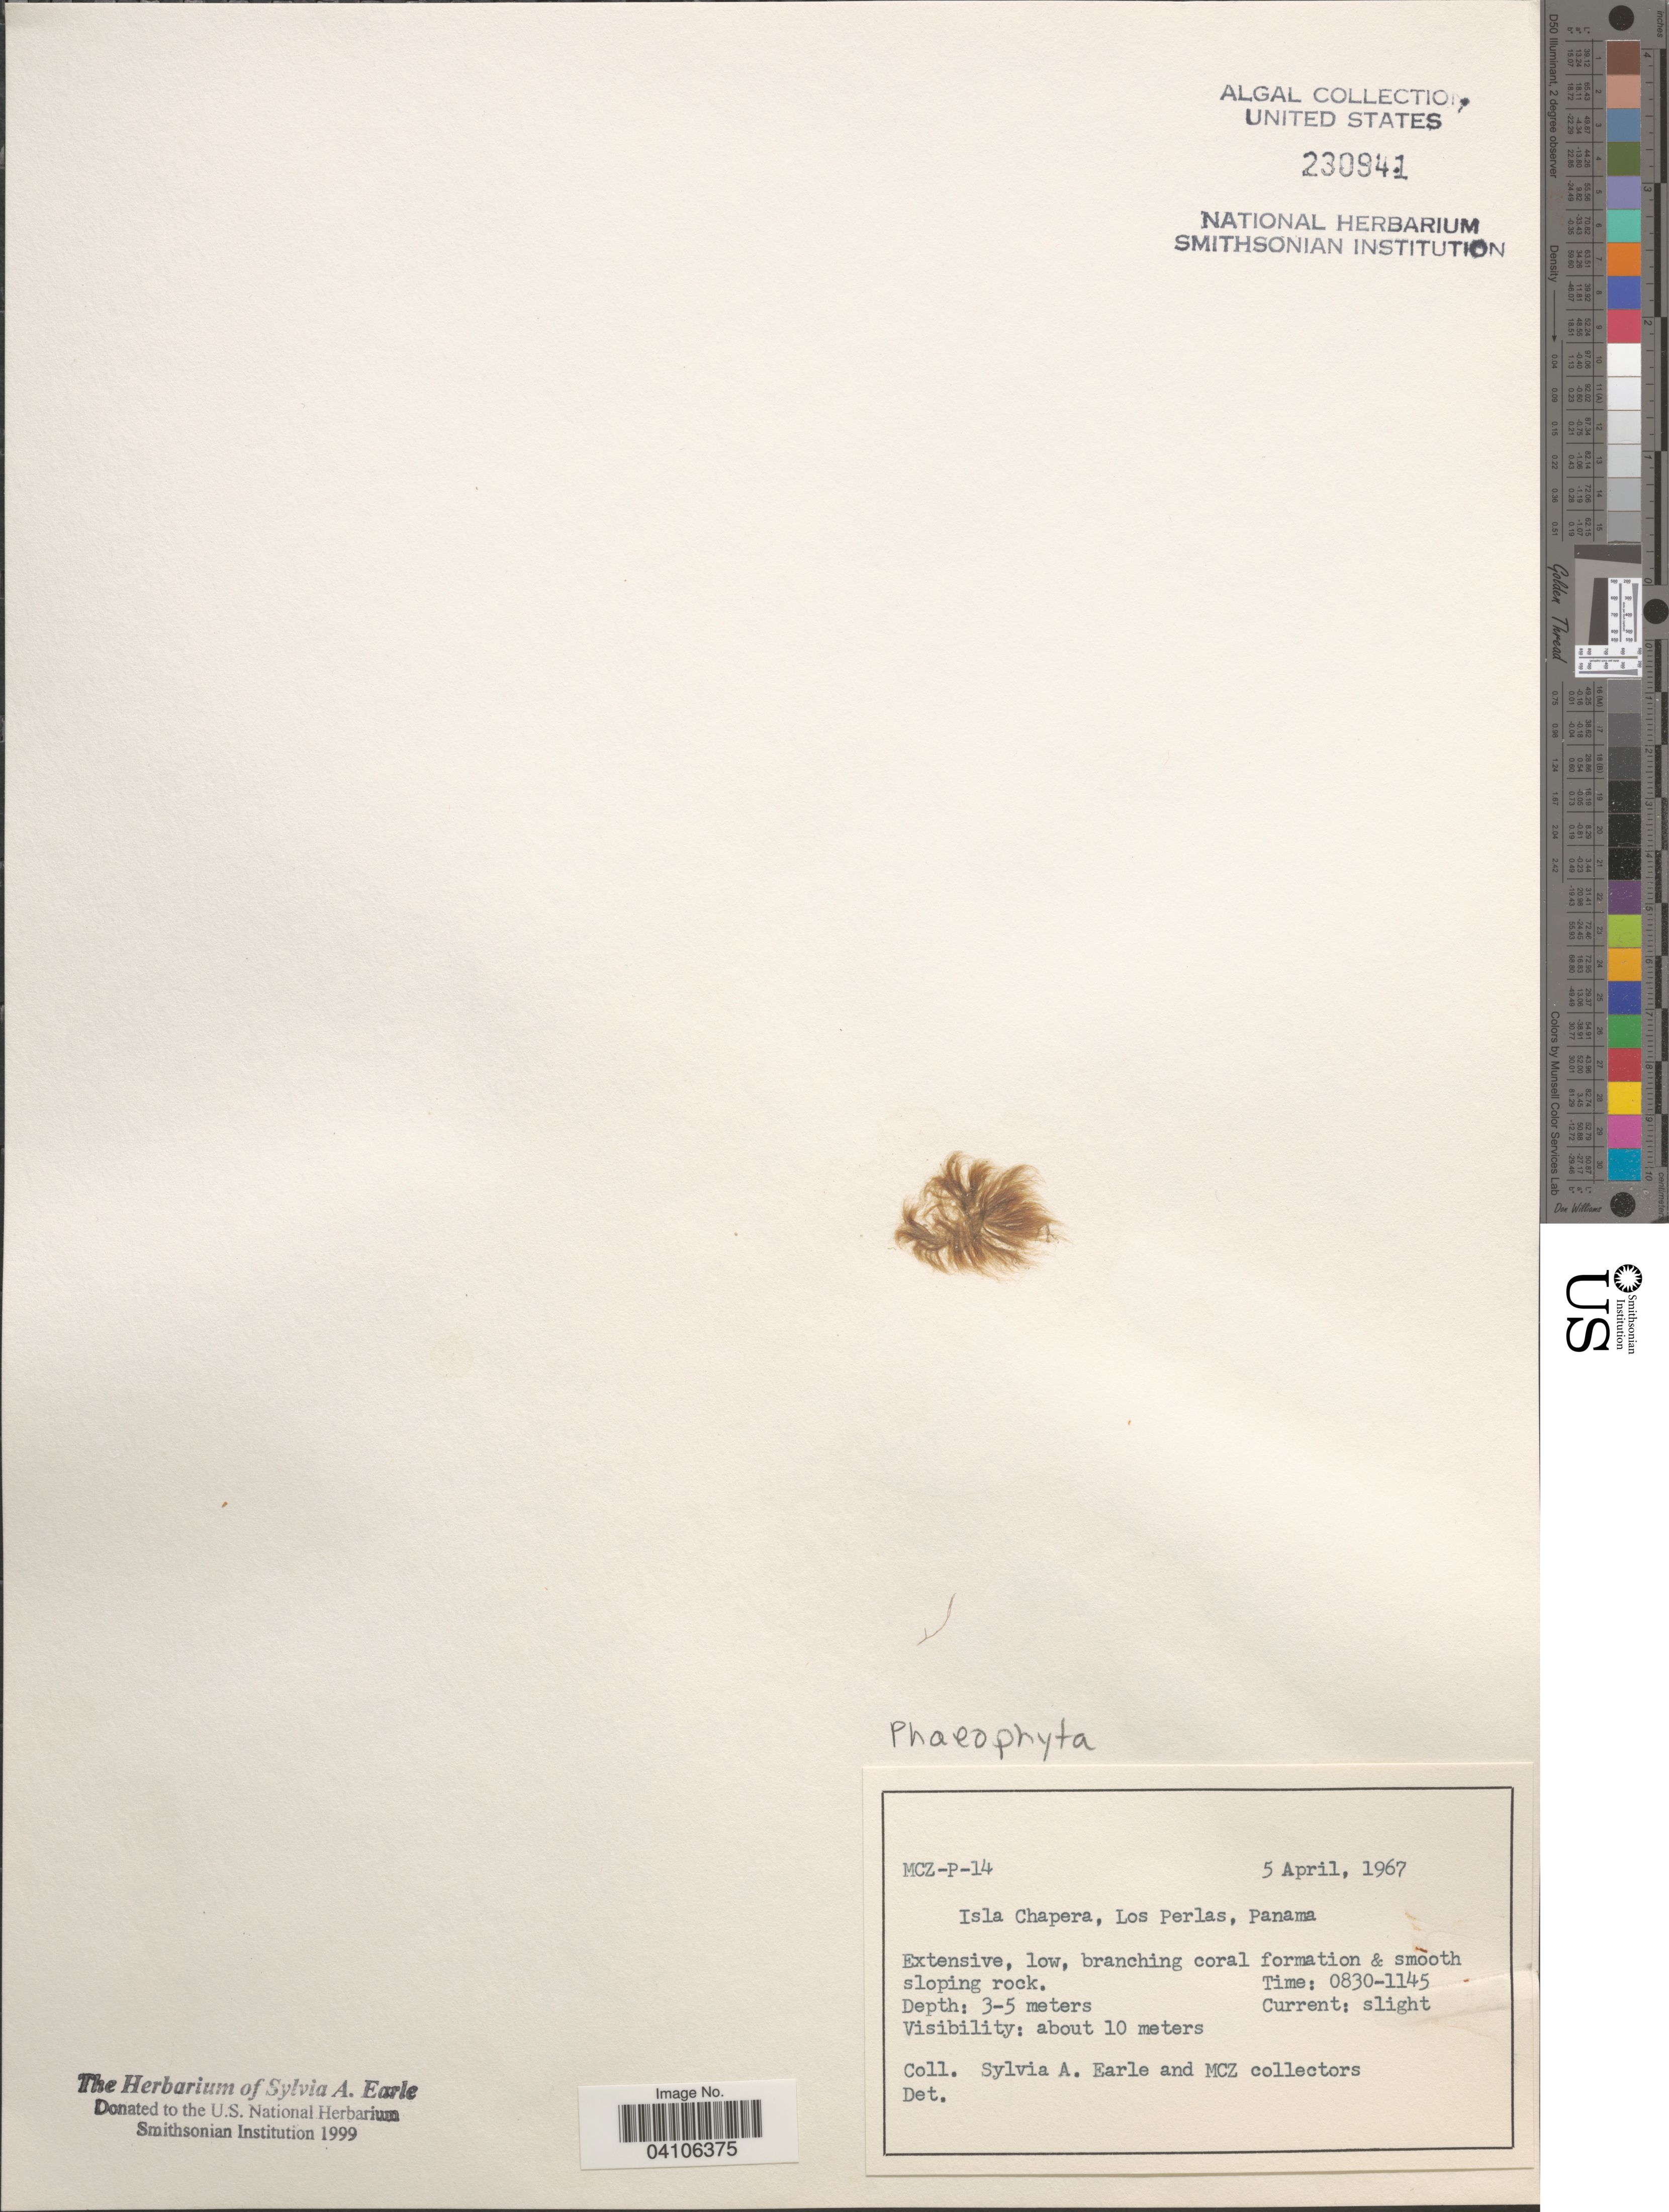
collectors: S. A. Earle & MCZ collectors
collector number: MCZ-P-14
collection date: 1967-04-05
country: Panama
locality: Isla Chapera, Los Perlas.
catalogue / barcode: US 230941